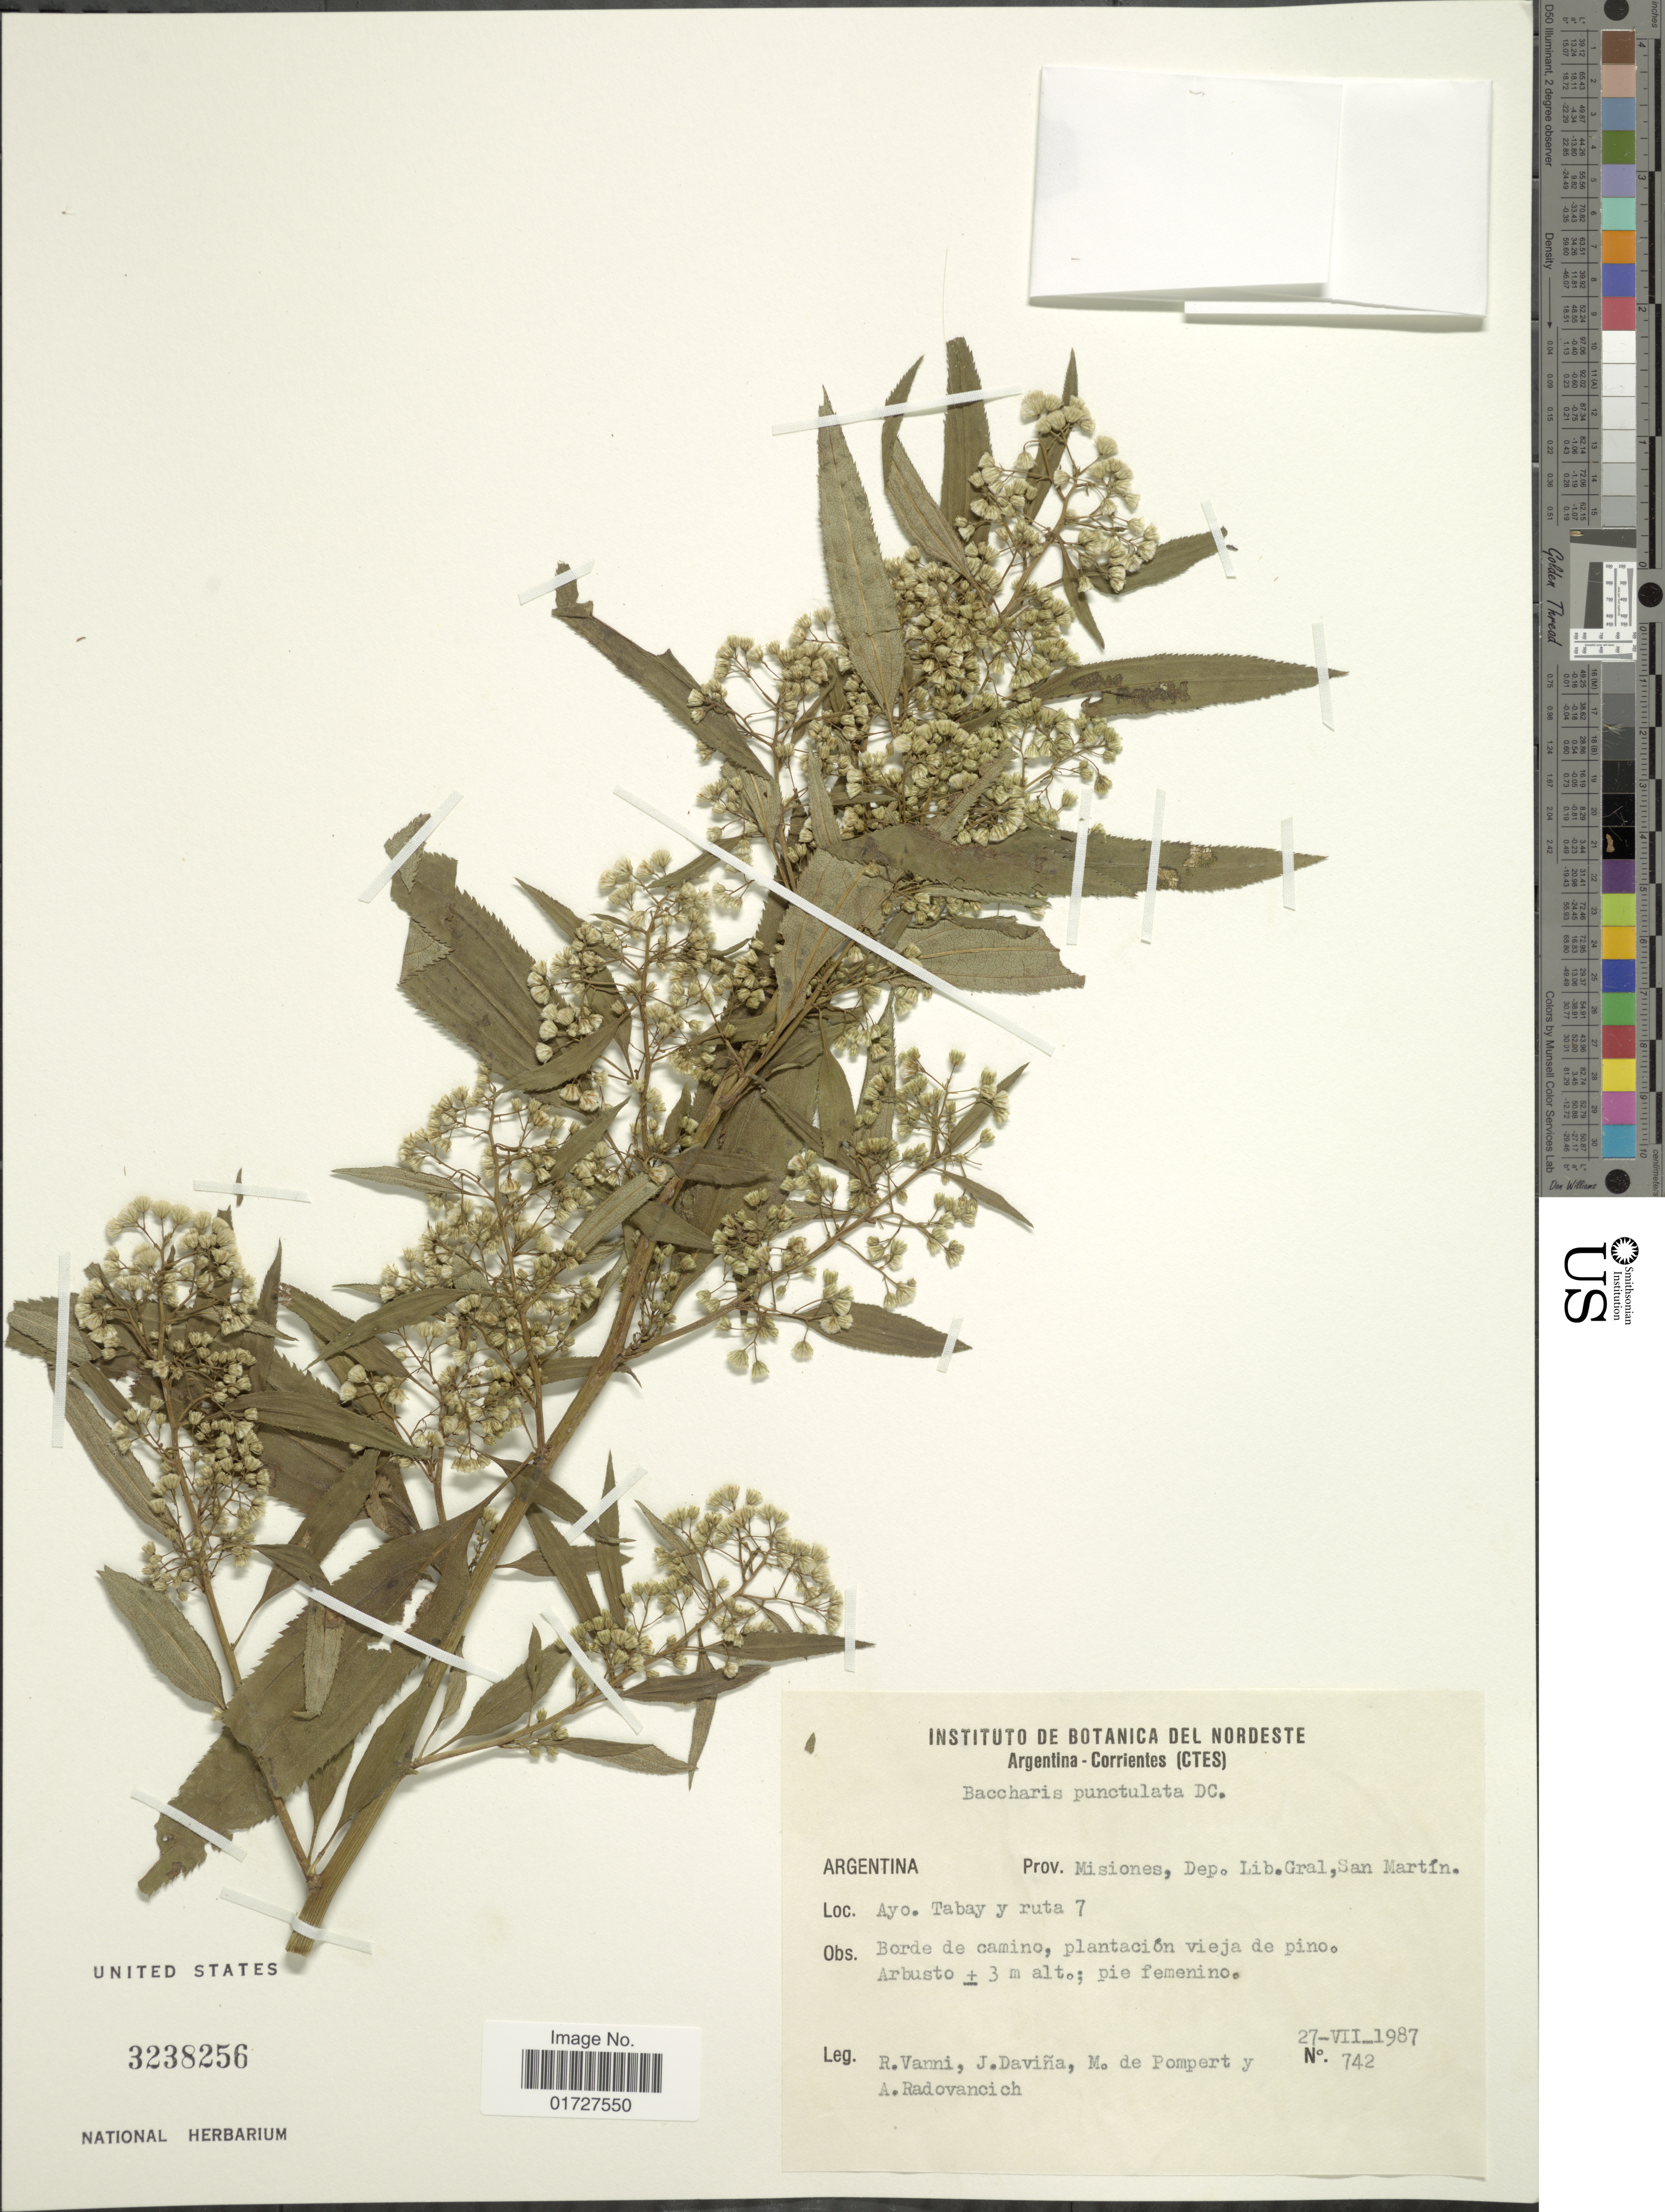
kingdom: Plantae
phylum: Tracheophyta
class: Magnoliopsida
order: Asterales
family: Asteraceae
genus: Baccharis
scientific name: Baccharis oxyodonta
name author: (DC.) Baker in Mart.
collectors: R. Vanni, J. Daviña, M. de Pompert & A. Radovancich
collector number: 742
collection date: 1987-07-27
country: Argentina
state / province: Misiones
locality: Dep. Lib. Gral. San Martin., Ayo. Tabay y ruta 7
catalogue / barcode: US 3238256